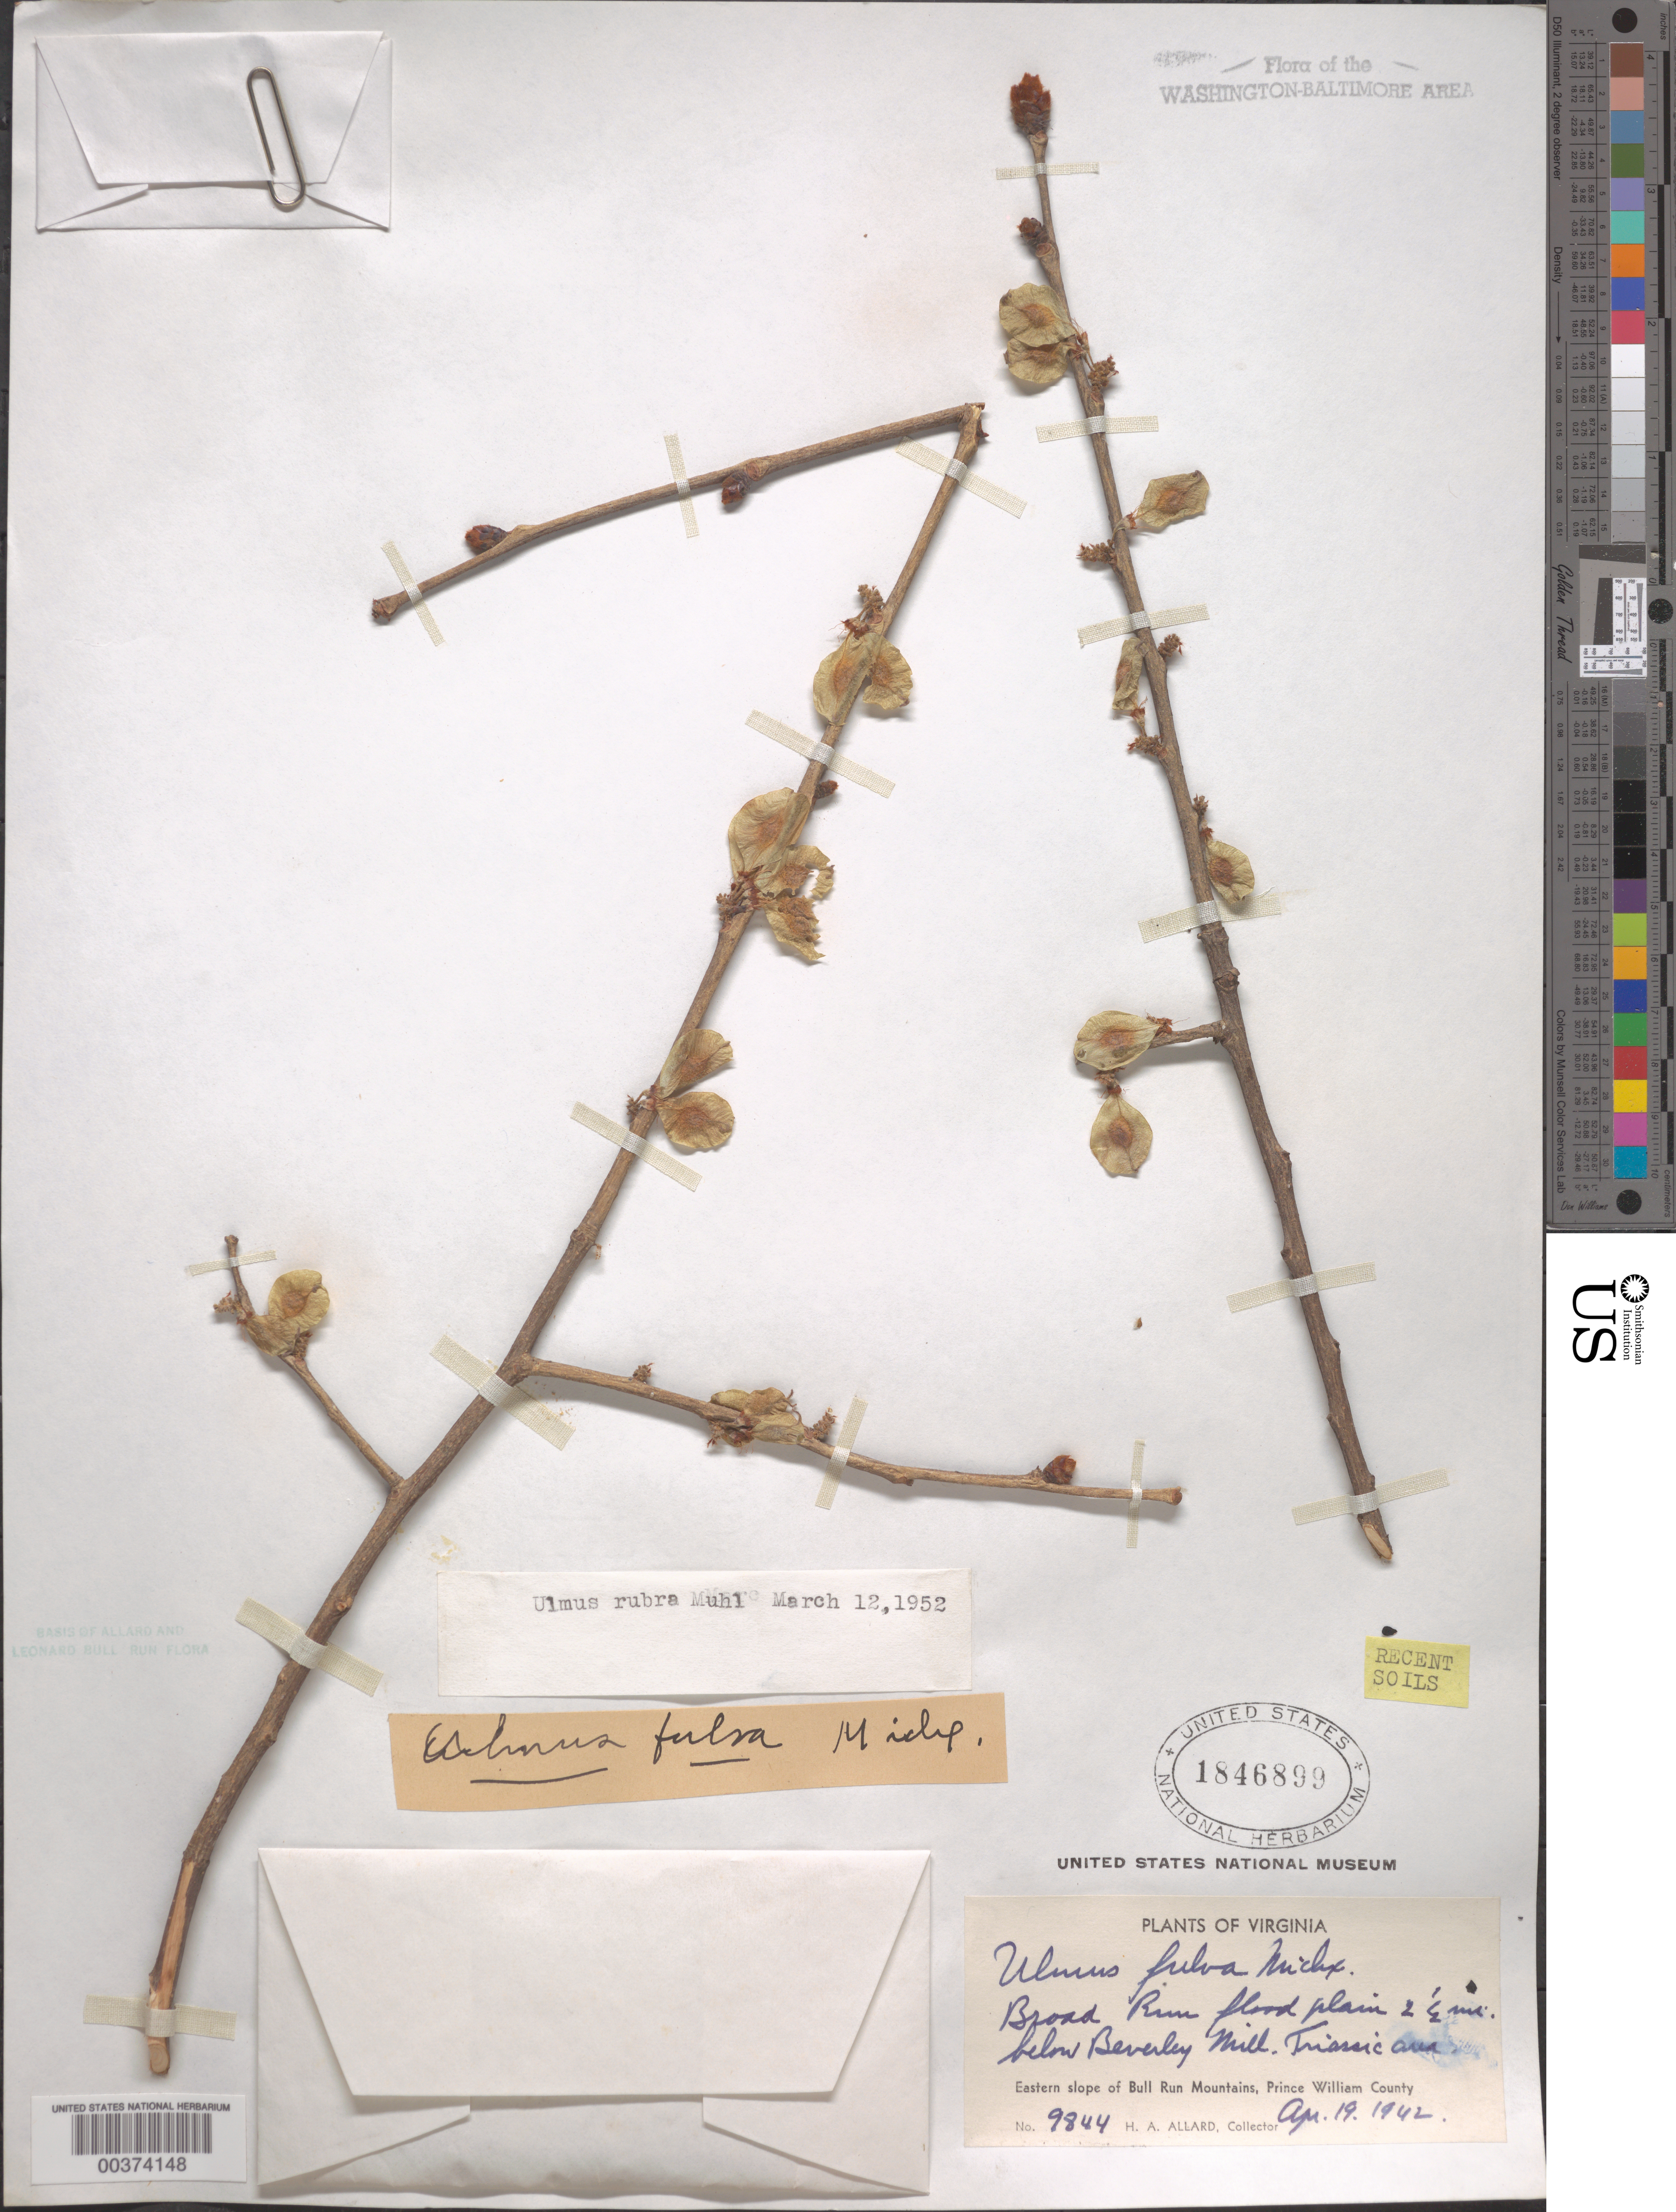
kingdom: Plantae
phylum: Tracheophyta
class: Magnoliopsida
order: Rosales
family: Ulmaceae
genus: Ulmus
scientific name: Ulmus rubra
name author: Muhl.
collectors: H. A. Allard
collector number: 9844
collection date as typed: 19 Apr 1942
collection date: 1942-04-19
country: United States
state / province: Virginia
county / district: Prince William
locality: Broad Run below Beverley Mill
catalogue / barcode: US 1846899